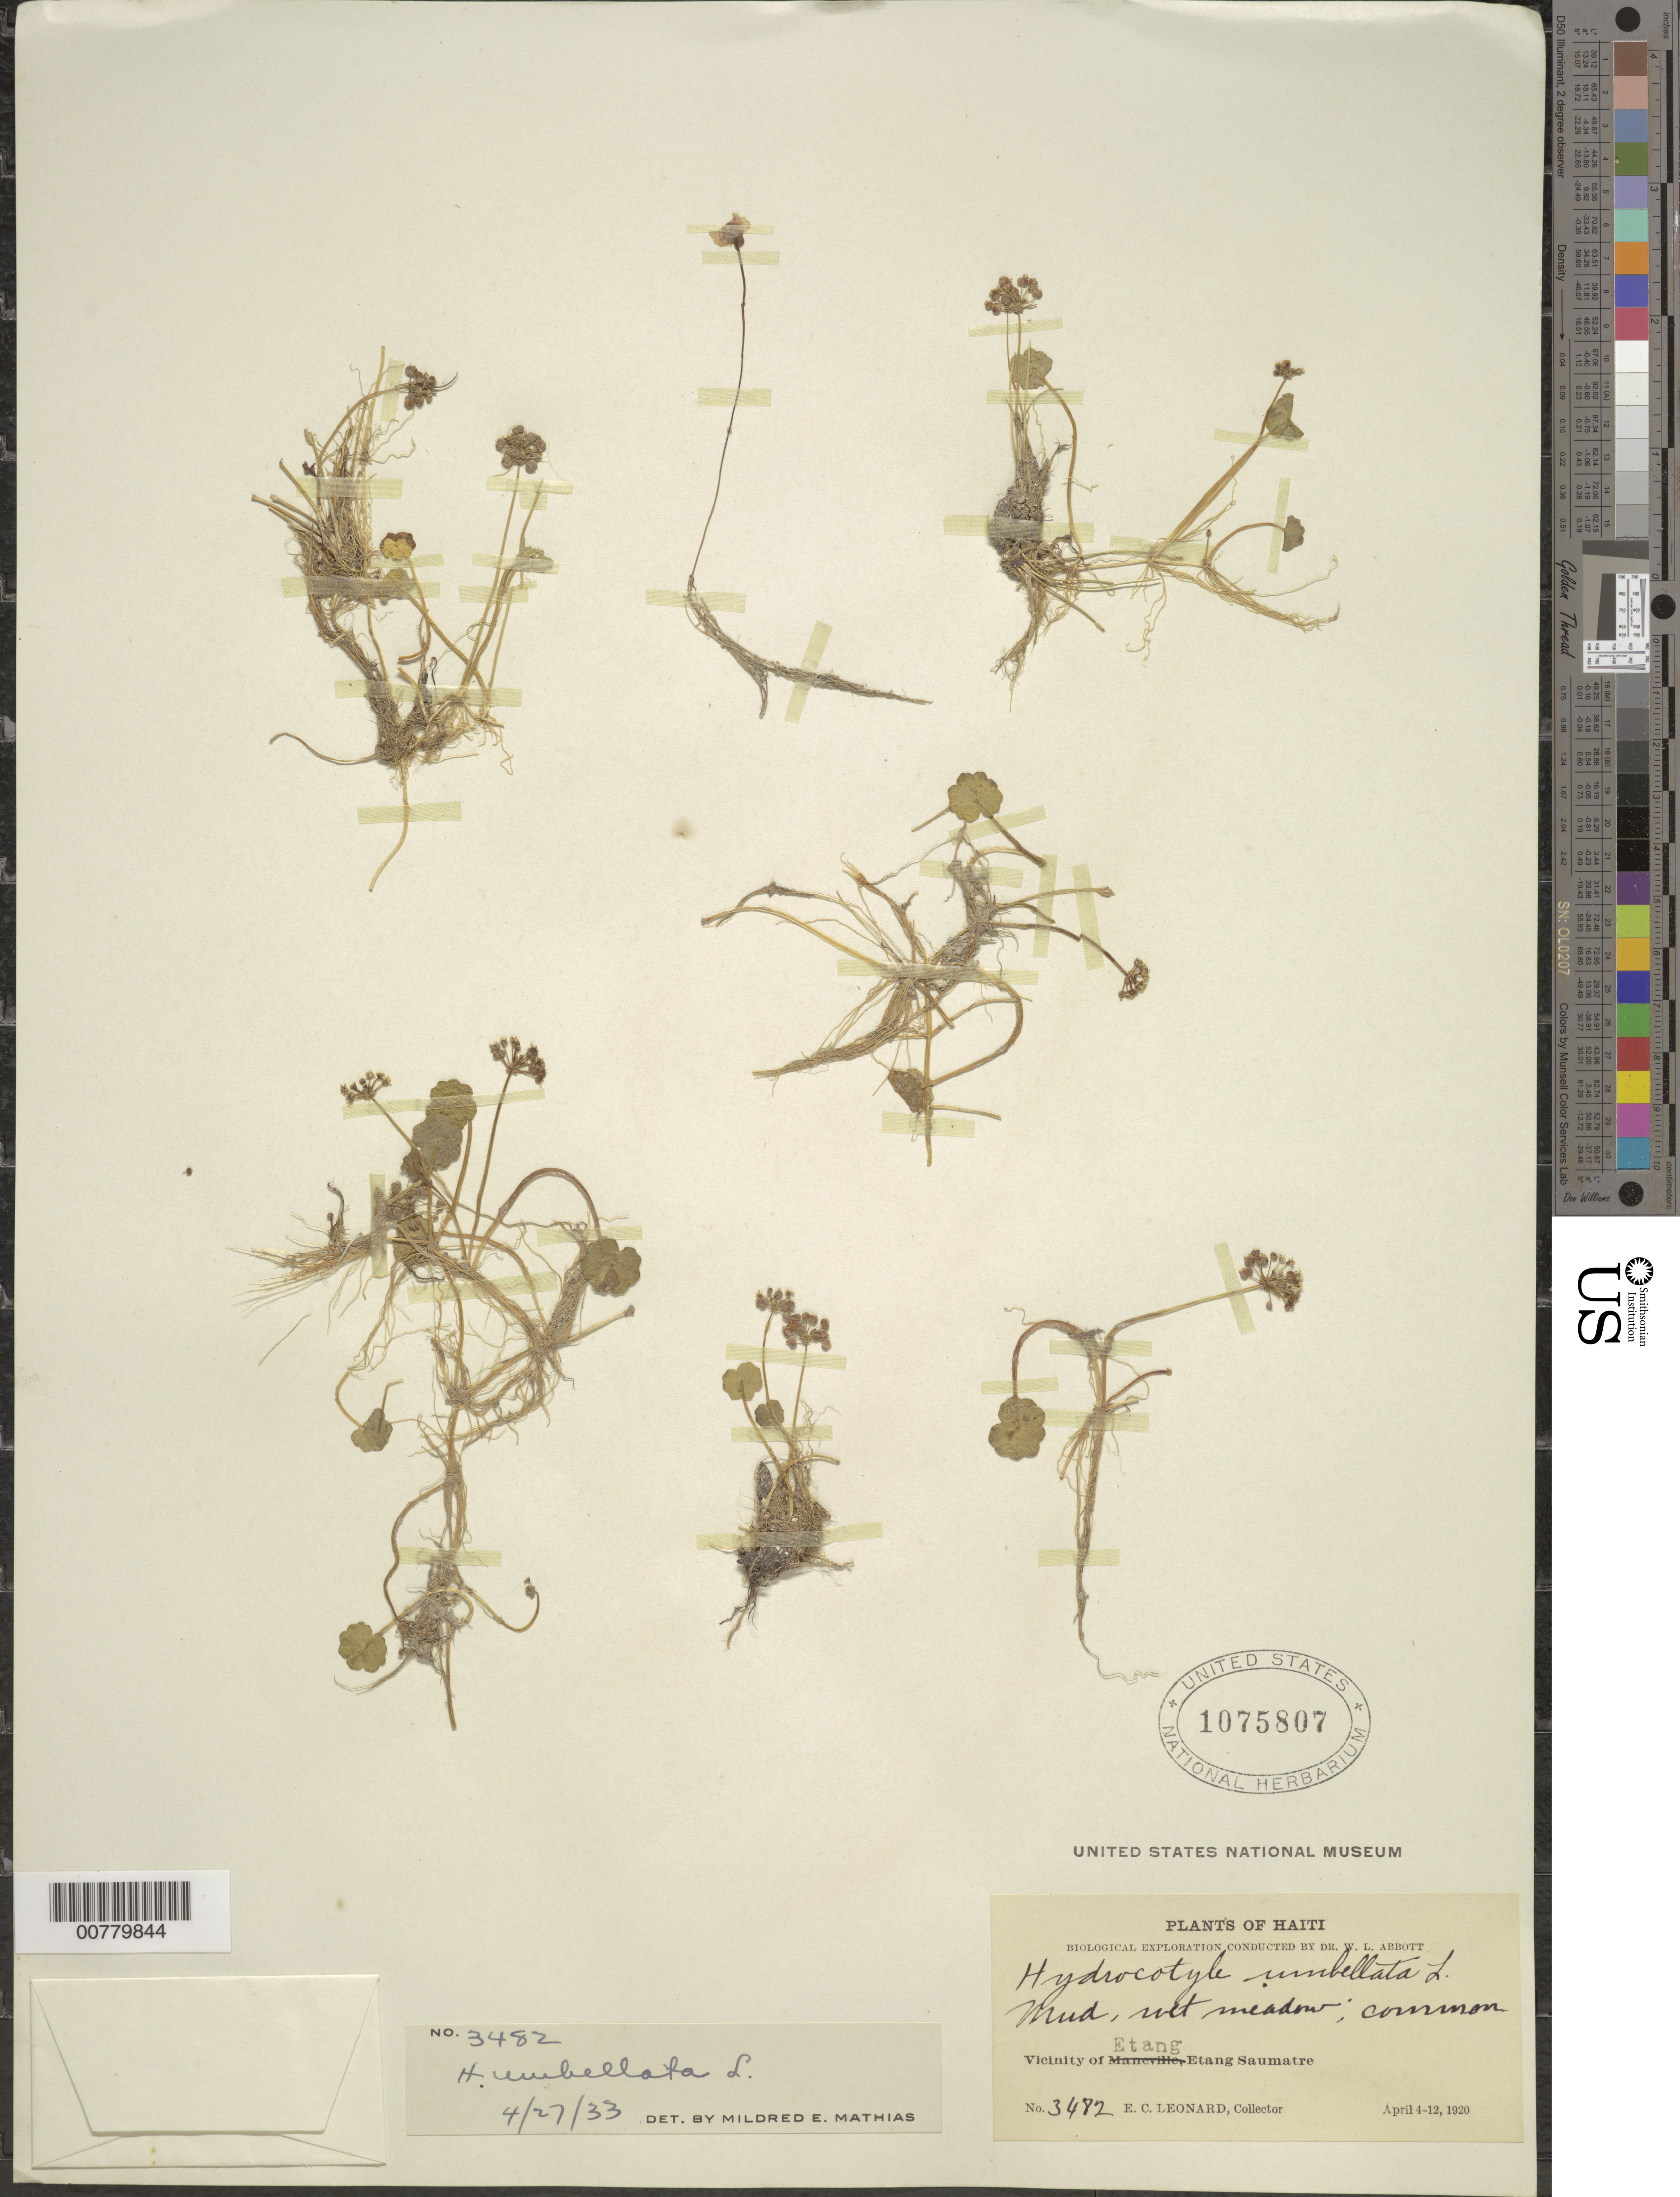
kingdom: Plantae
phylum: Tracheophyta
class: Magnoliopsida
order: Apiales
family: Araliaceae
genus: Hydrocotyle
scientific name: Hydrocotyle umbellata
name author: L.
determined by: Mathias, M. E.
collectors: E. C. Leonard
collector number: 3482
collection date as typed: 04 Apr 1920 to 12 Apr 1920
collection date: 1920-04-04/1920-04-12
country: Haiti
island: Hispaniola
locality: Etang Saumatre, vicinity of Etang.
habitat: Mud, wet meadow.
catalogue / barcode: US 1075807